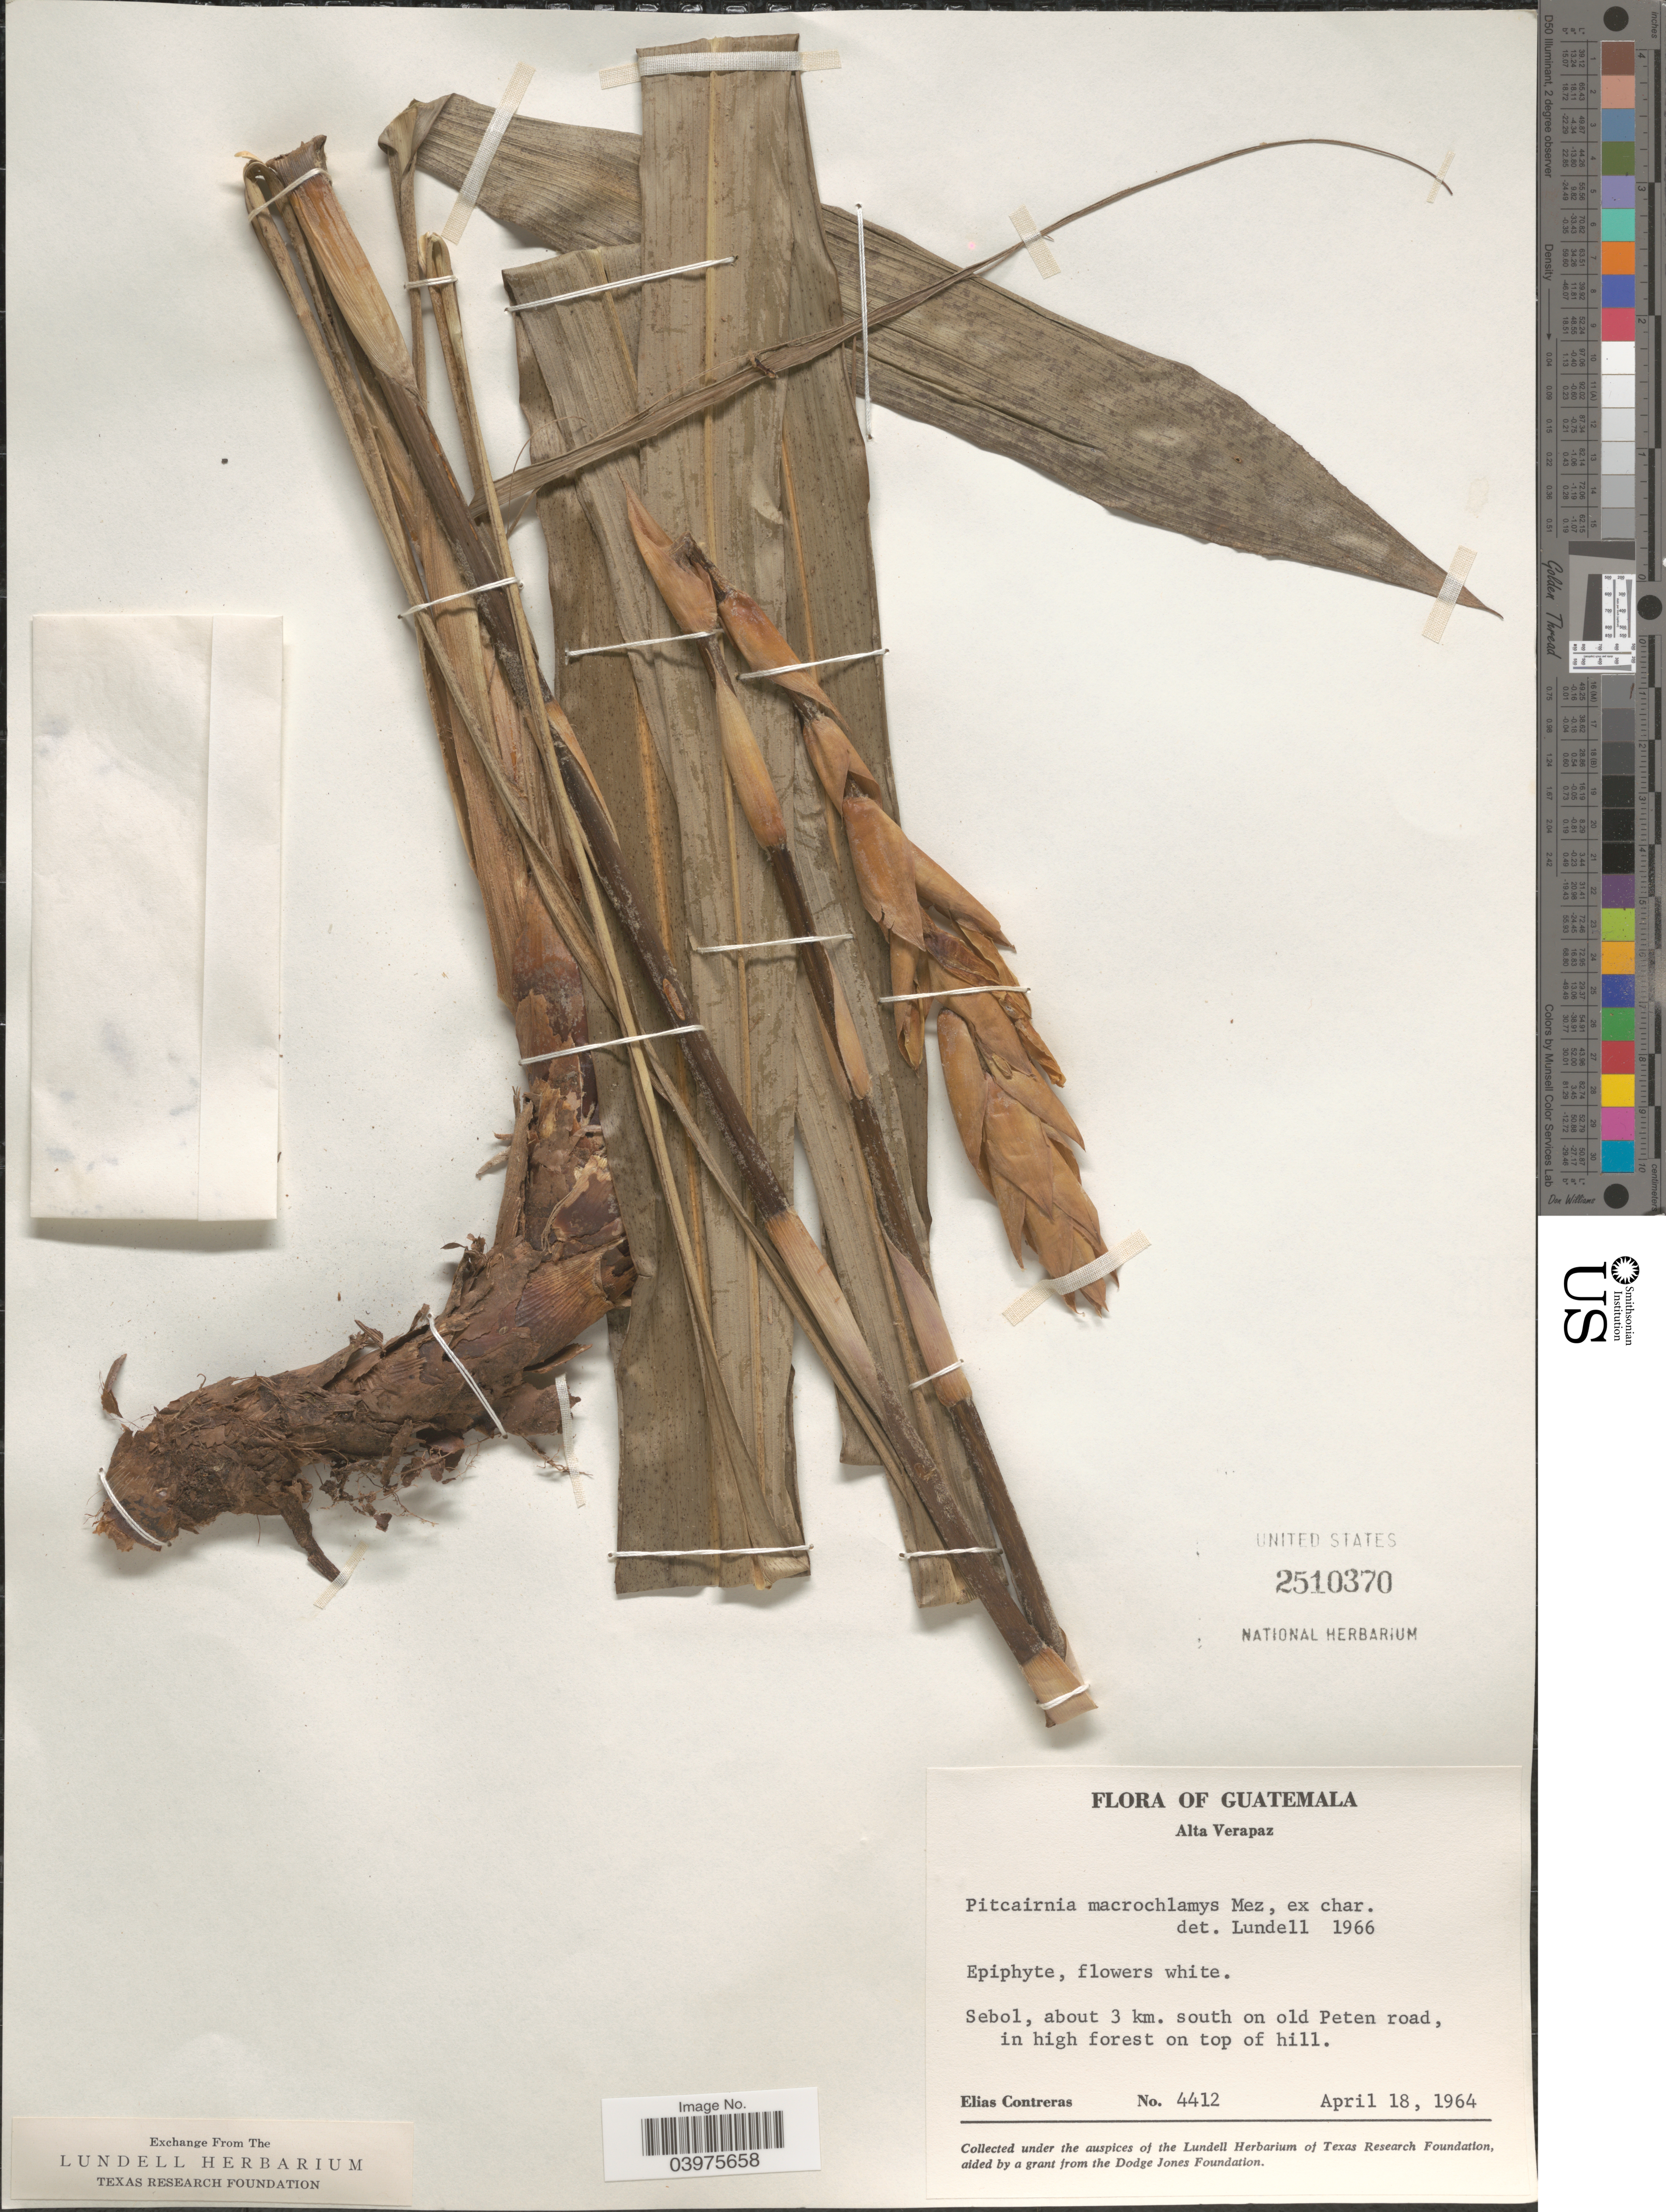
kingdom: Plantae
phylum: Tracheophyta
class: Liliopsida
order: Poales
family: Bromeliaceae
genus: Pitcairnia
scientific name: Pitcairnia macrochlamys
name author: Mez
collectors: E. Contreras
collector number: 4412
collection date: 1964-04-18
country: Guatemala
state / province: Alta Verapaz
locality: Sebol, about 3 km. south of old Peten road, in high forest on top of hill.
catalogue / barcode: US 2510370